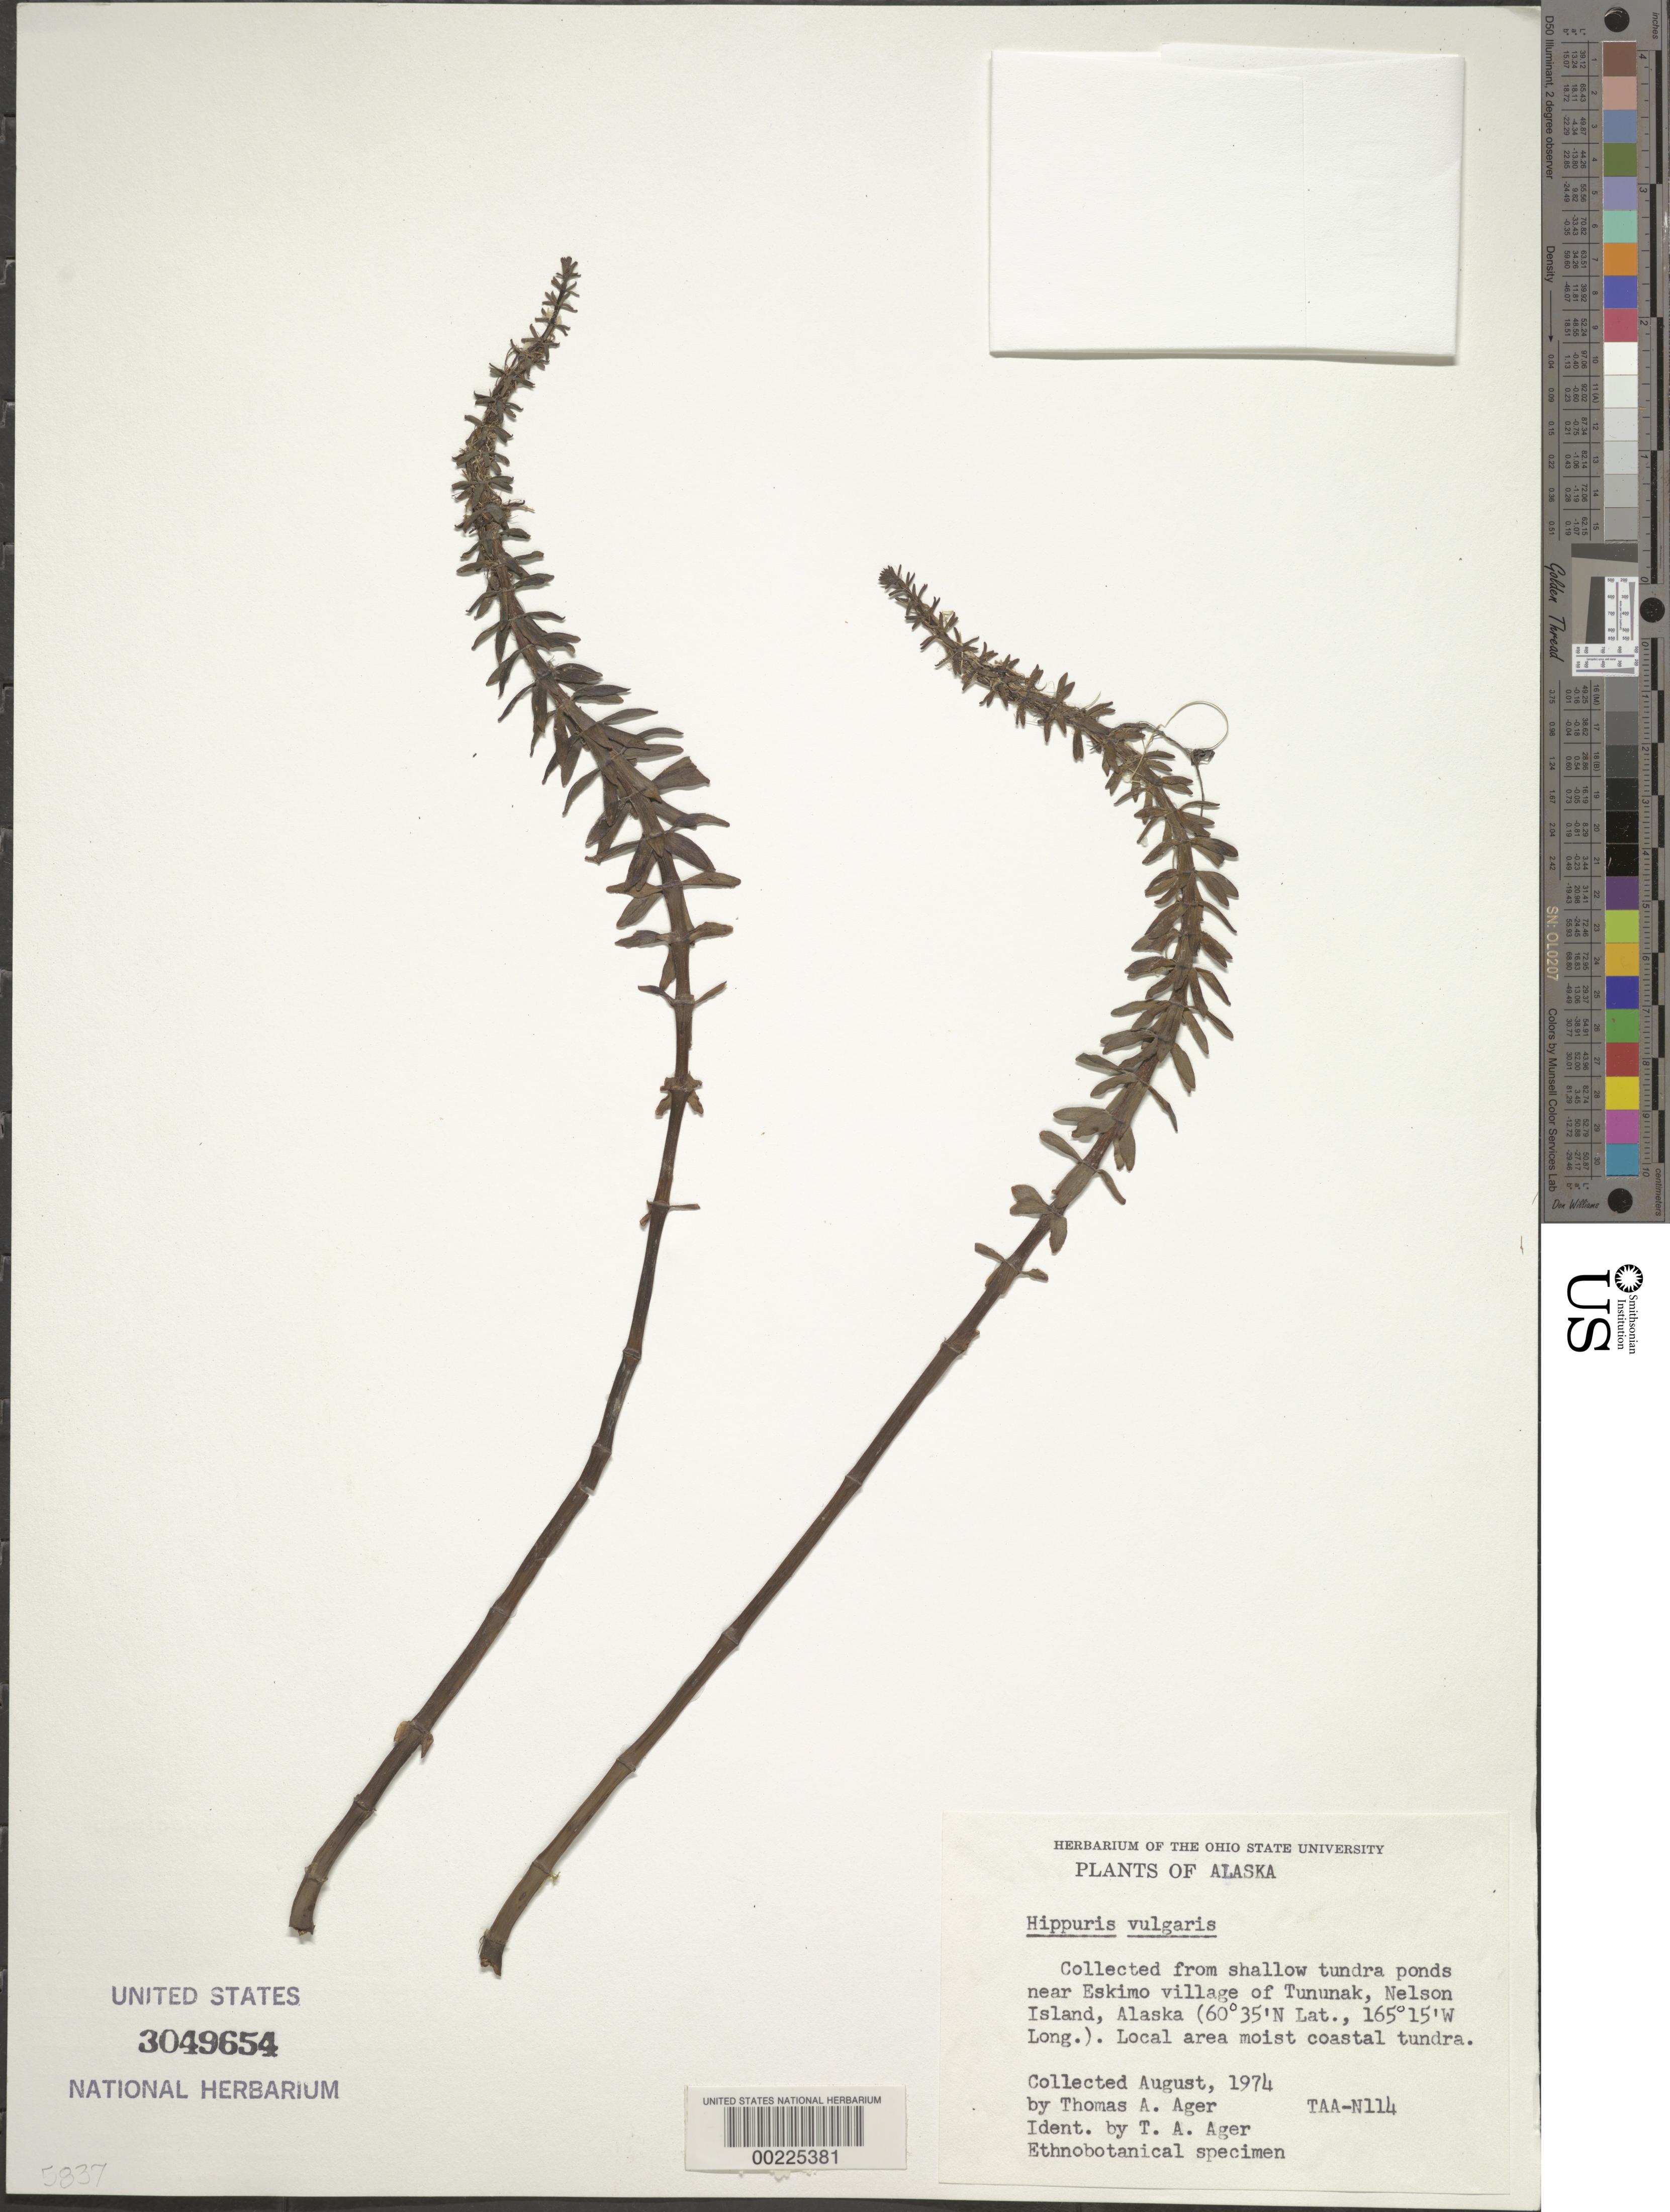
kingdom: Plantae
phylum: Tracheophyta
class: Magnoliopsida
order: Lamiales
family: Plantaginaceae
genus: Hippuris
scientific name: Hippuris tetraphylla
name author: L. f.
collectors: T. A. Ager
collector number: TAA-N 114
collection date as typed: Aug 1974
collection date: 1974-08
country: United States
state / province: Alaska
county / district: Bethel Census Area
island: Nelson Island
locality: Near eskimo village of tununak, nelson island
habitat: Shallow tundra ponds; moist coastal tundura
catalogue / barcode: US 3049654